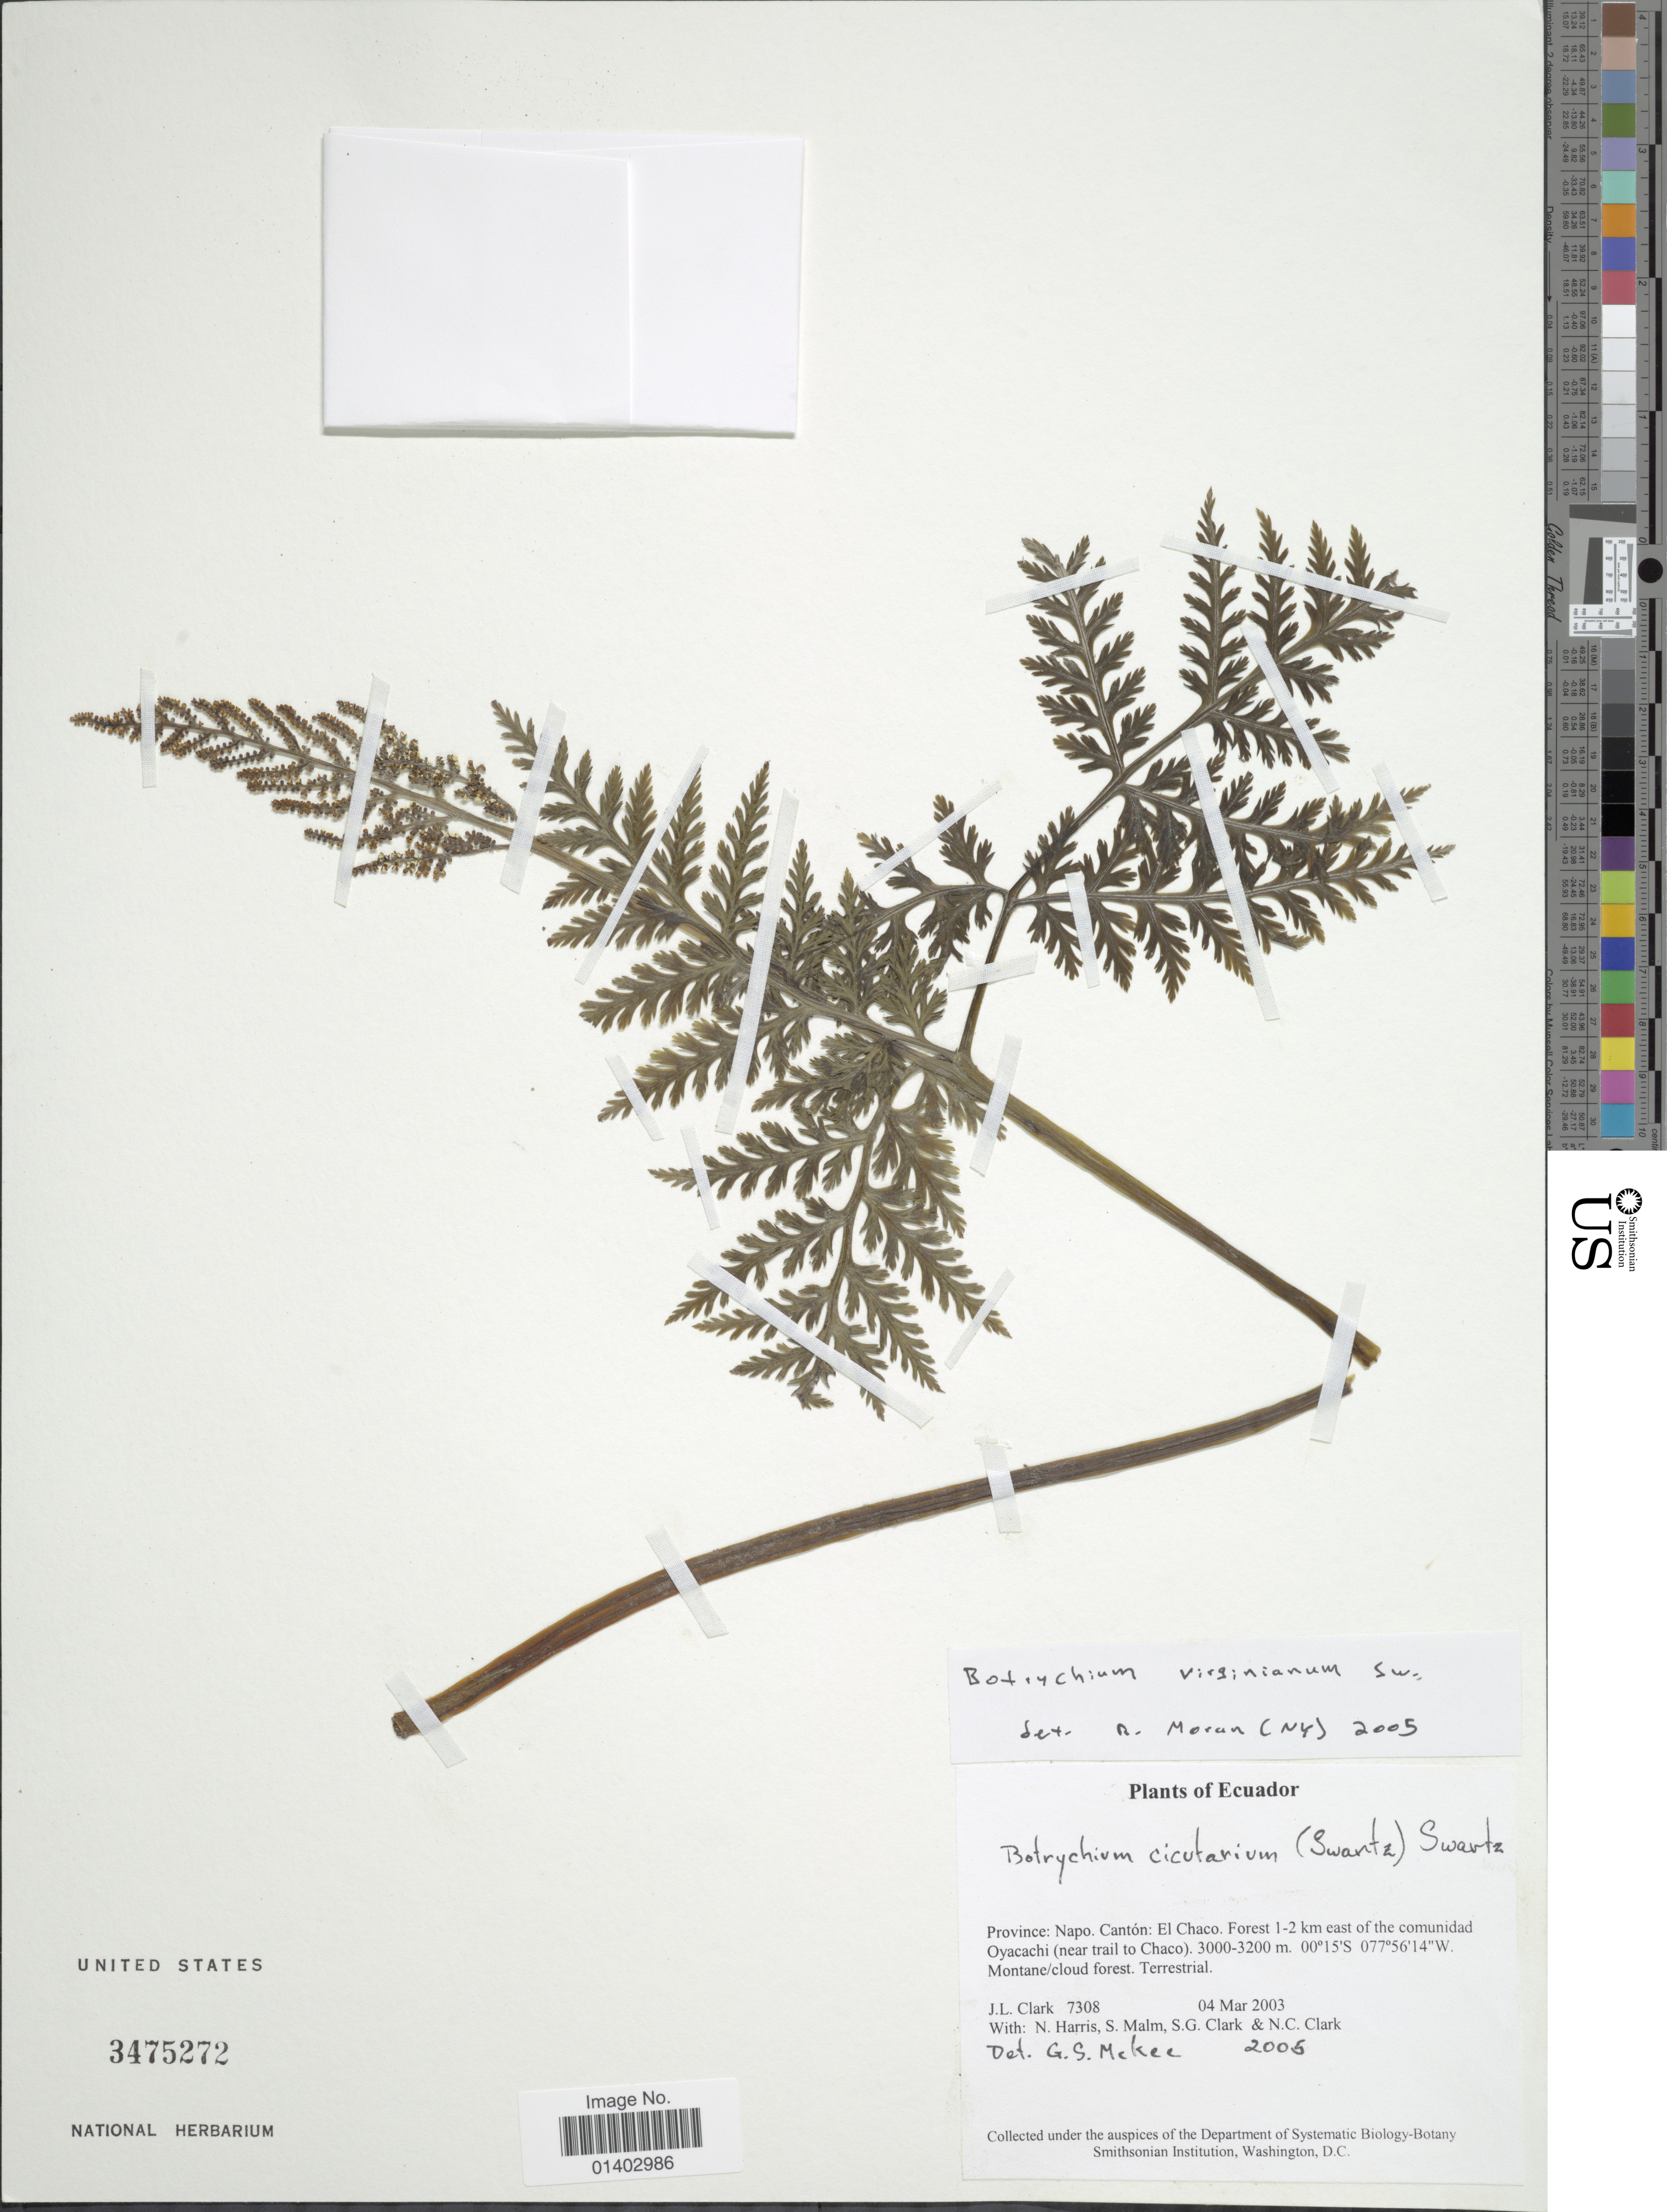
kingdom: Plantae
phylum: Tracheophyta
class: Polypodiopsida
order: Ophioglossales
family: Ophioglossaceae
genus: Botrychium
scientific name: Botrychium virginianum var. mexicanum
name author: Hook. & Grev.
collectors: J. L. Clark, N. Harris, S. Malm, S. G. Clark & N. C. Clark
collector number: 7308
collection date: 2003-03-04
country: Ecuador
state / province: Napo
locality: Cantón: El Chaco. Forest 1-2 km east of the comunidad Oyacachi (near trail to Chaco)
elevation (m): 3000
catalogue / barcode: US 3475272